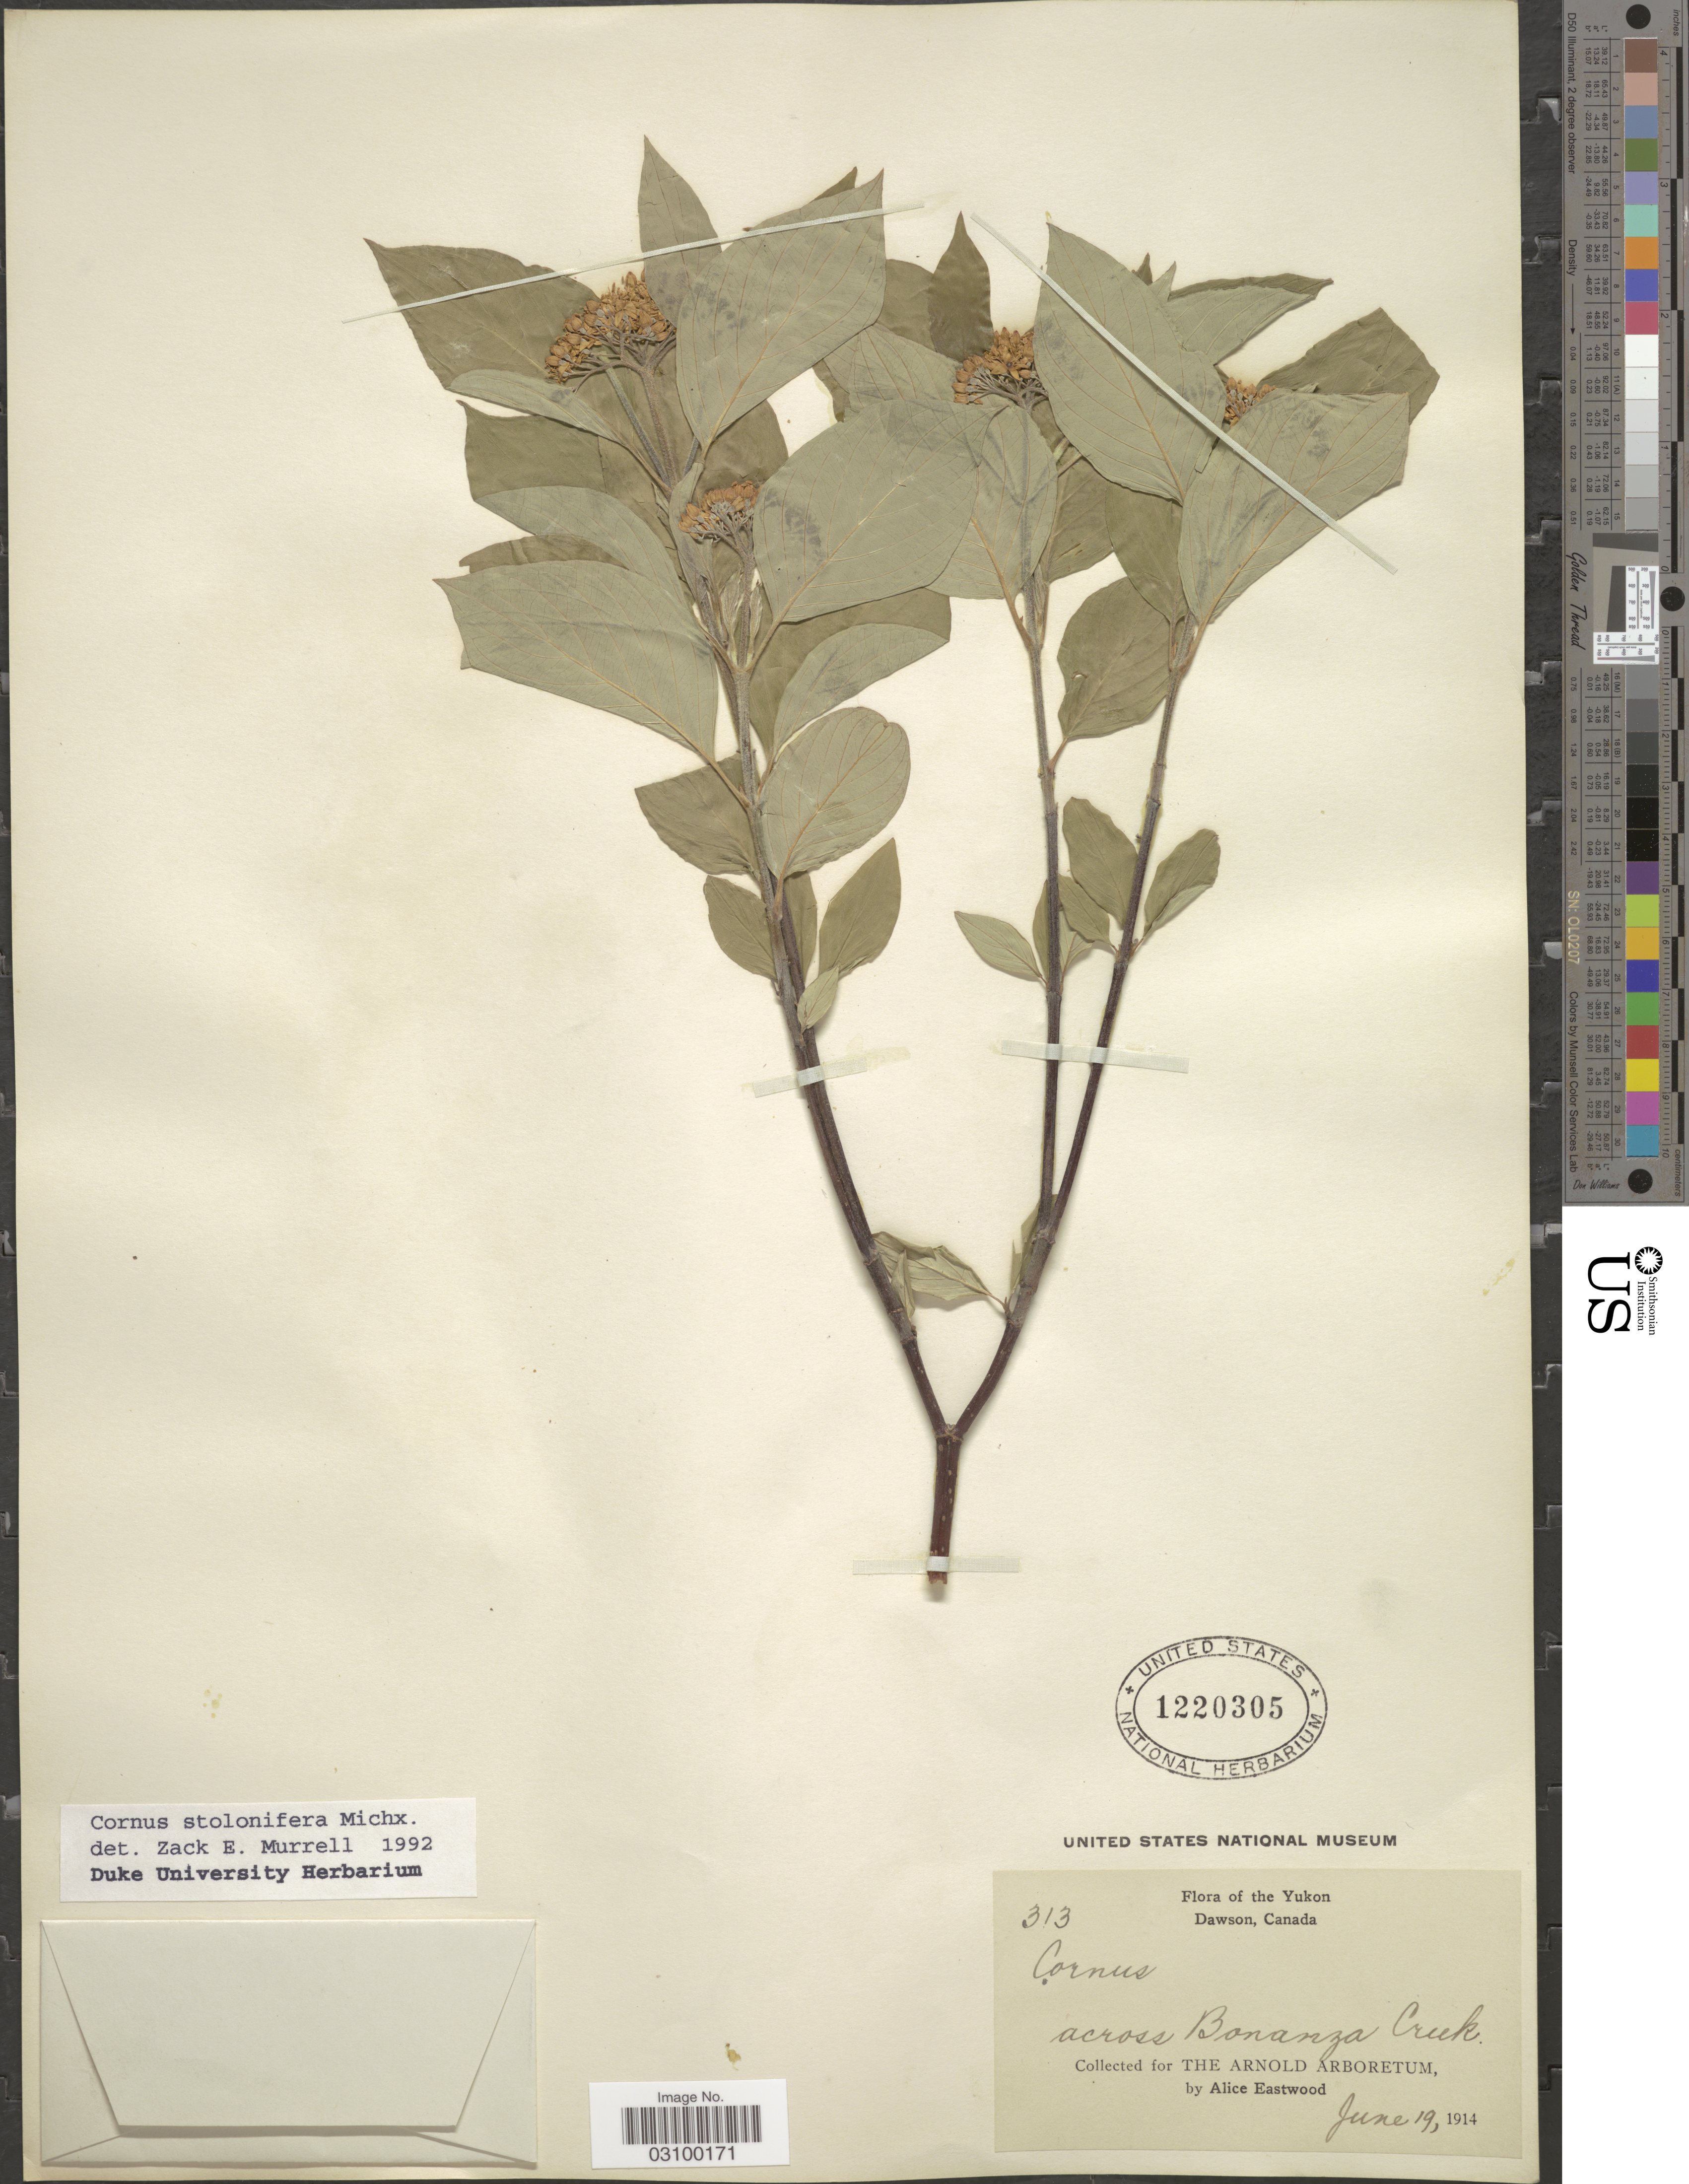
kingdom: Plantae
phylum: Tracheophyta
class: Magnoliopsida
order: Cornales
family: Cornaceae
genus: Cornus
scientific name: Cornus sericea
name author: L.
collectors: A. Eastwood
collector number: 313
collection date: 1914-06-19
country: Canada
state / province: Yukon Territory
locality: Yukon. Dawson. Across Bonanza Creek.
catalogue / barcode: US 1220305